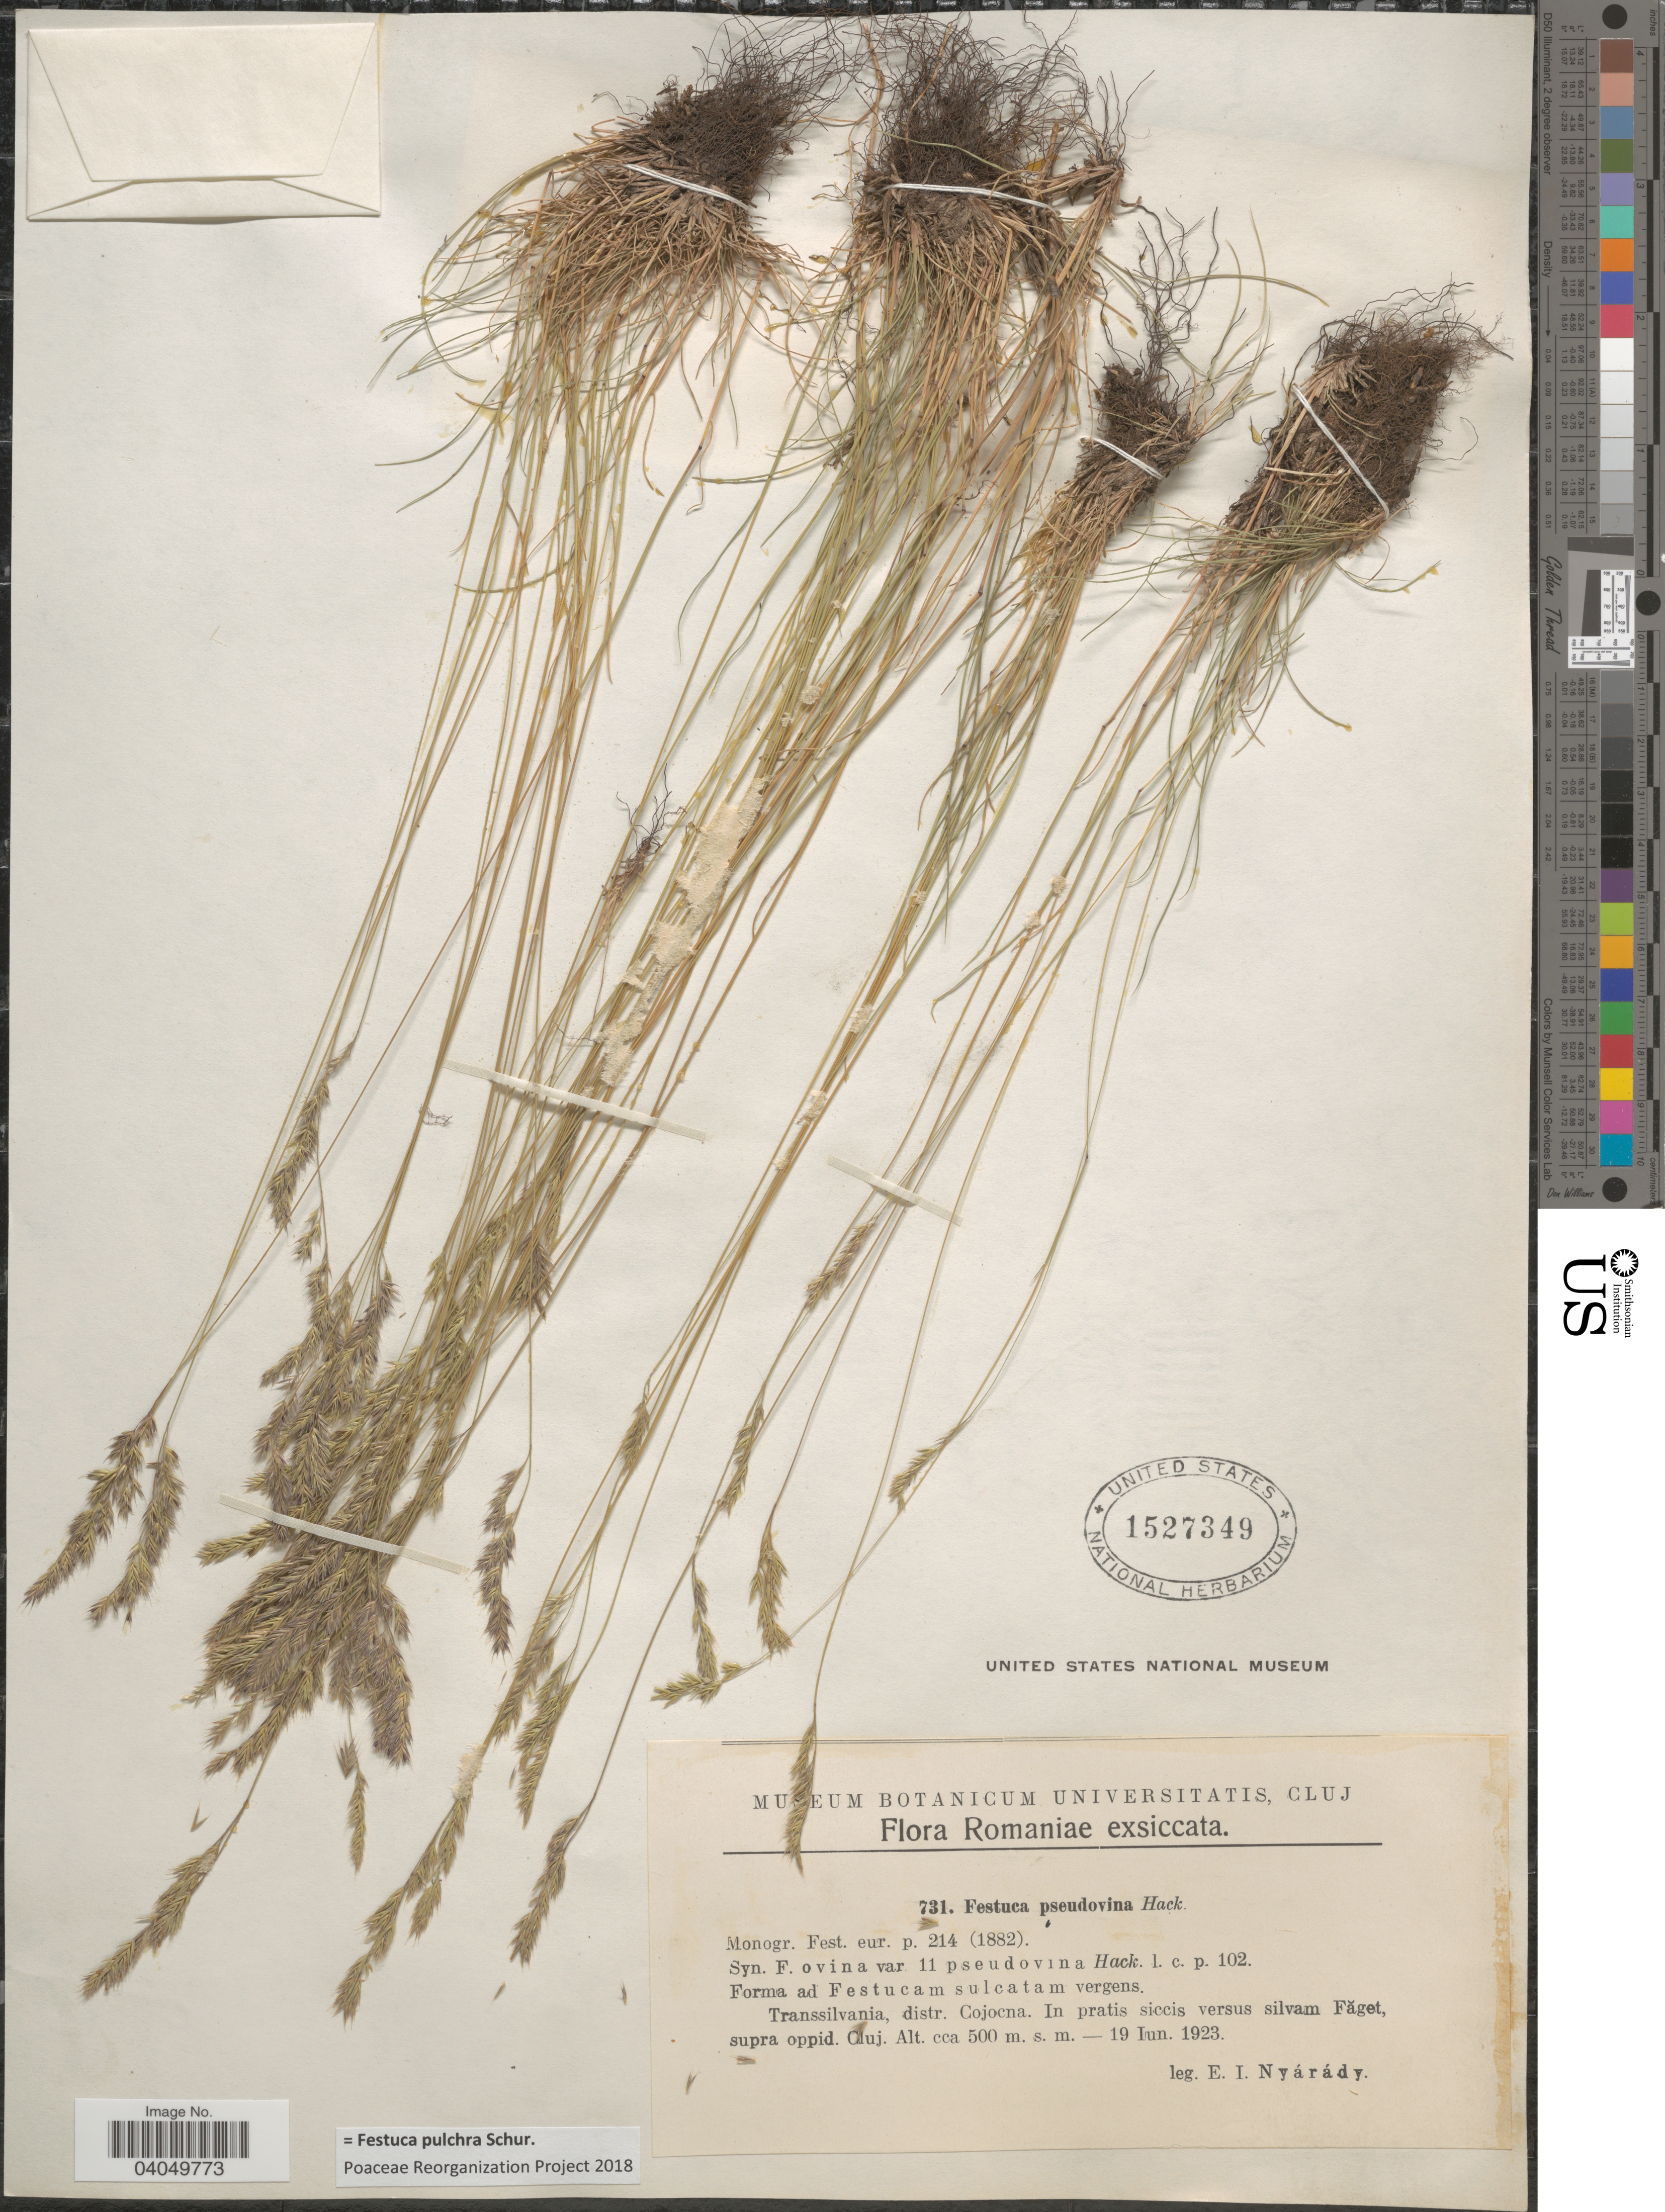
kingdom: Plantae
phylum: Tracheophyta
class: Liliopsida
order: Poales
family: Poaceae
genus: Festuca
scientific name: Festuca pulchra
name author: Schur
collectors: E. Nyárády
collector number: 731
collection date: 1923-06-19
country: Romania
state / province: Cluj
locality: Transsilvania, distr. Cojocna. In pratis siccis versus silvam Faget, supra oppid. Cluj.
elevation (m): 500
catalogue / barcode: US 1527349